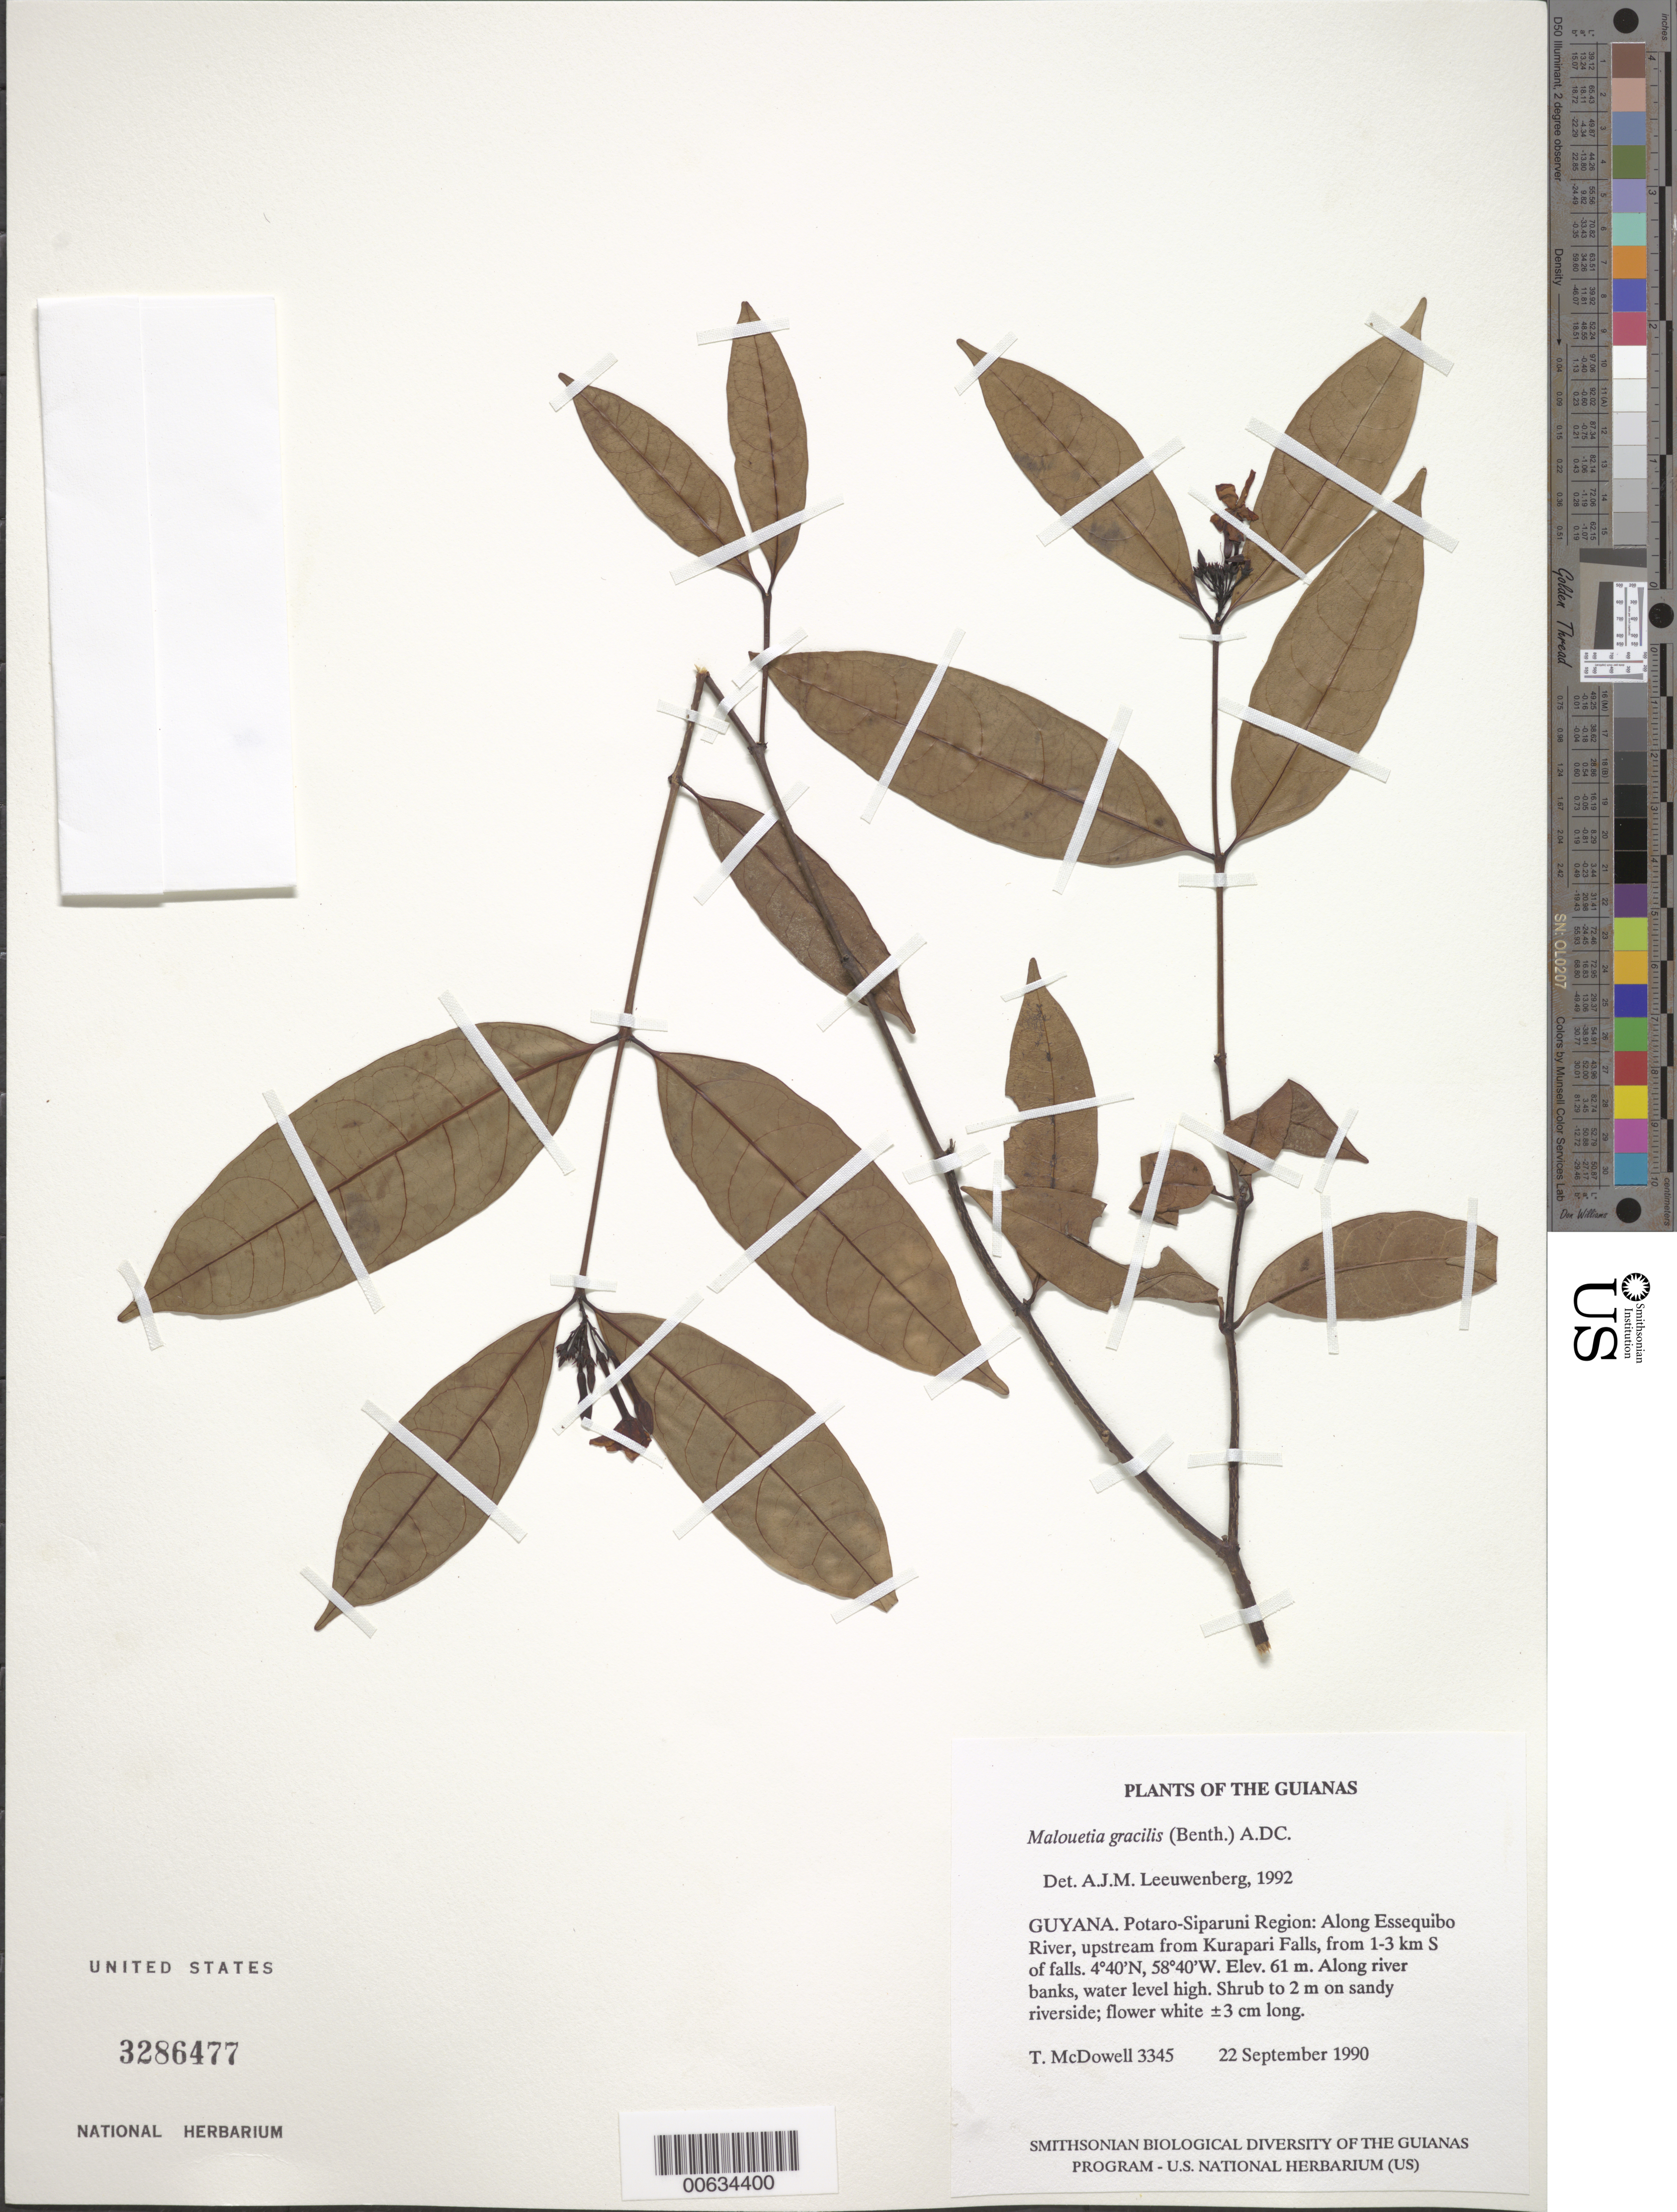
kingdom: Plantae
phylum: Tracheophyta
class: Magnoliopsida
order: Gentianales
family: Apocynaceae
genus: Malouetia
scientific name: Malouetia gracilis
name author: (Benth.) A. DC.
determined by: Leeuwenberg, A. J. M.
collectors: T. McDowell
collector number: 3345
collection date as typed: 22 September 1990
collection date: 1990-09-22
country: Guyana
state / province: Potaro-Siparuni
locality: Along Essequibo River, upstream from Kurupukari Falls, from 1-3 km S of falls. Iwokrama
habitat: Along river banks, water level high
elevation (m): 61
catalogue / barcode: US 3286477